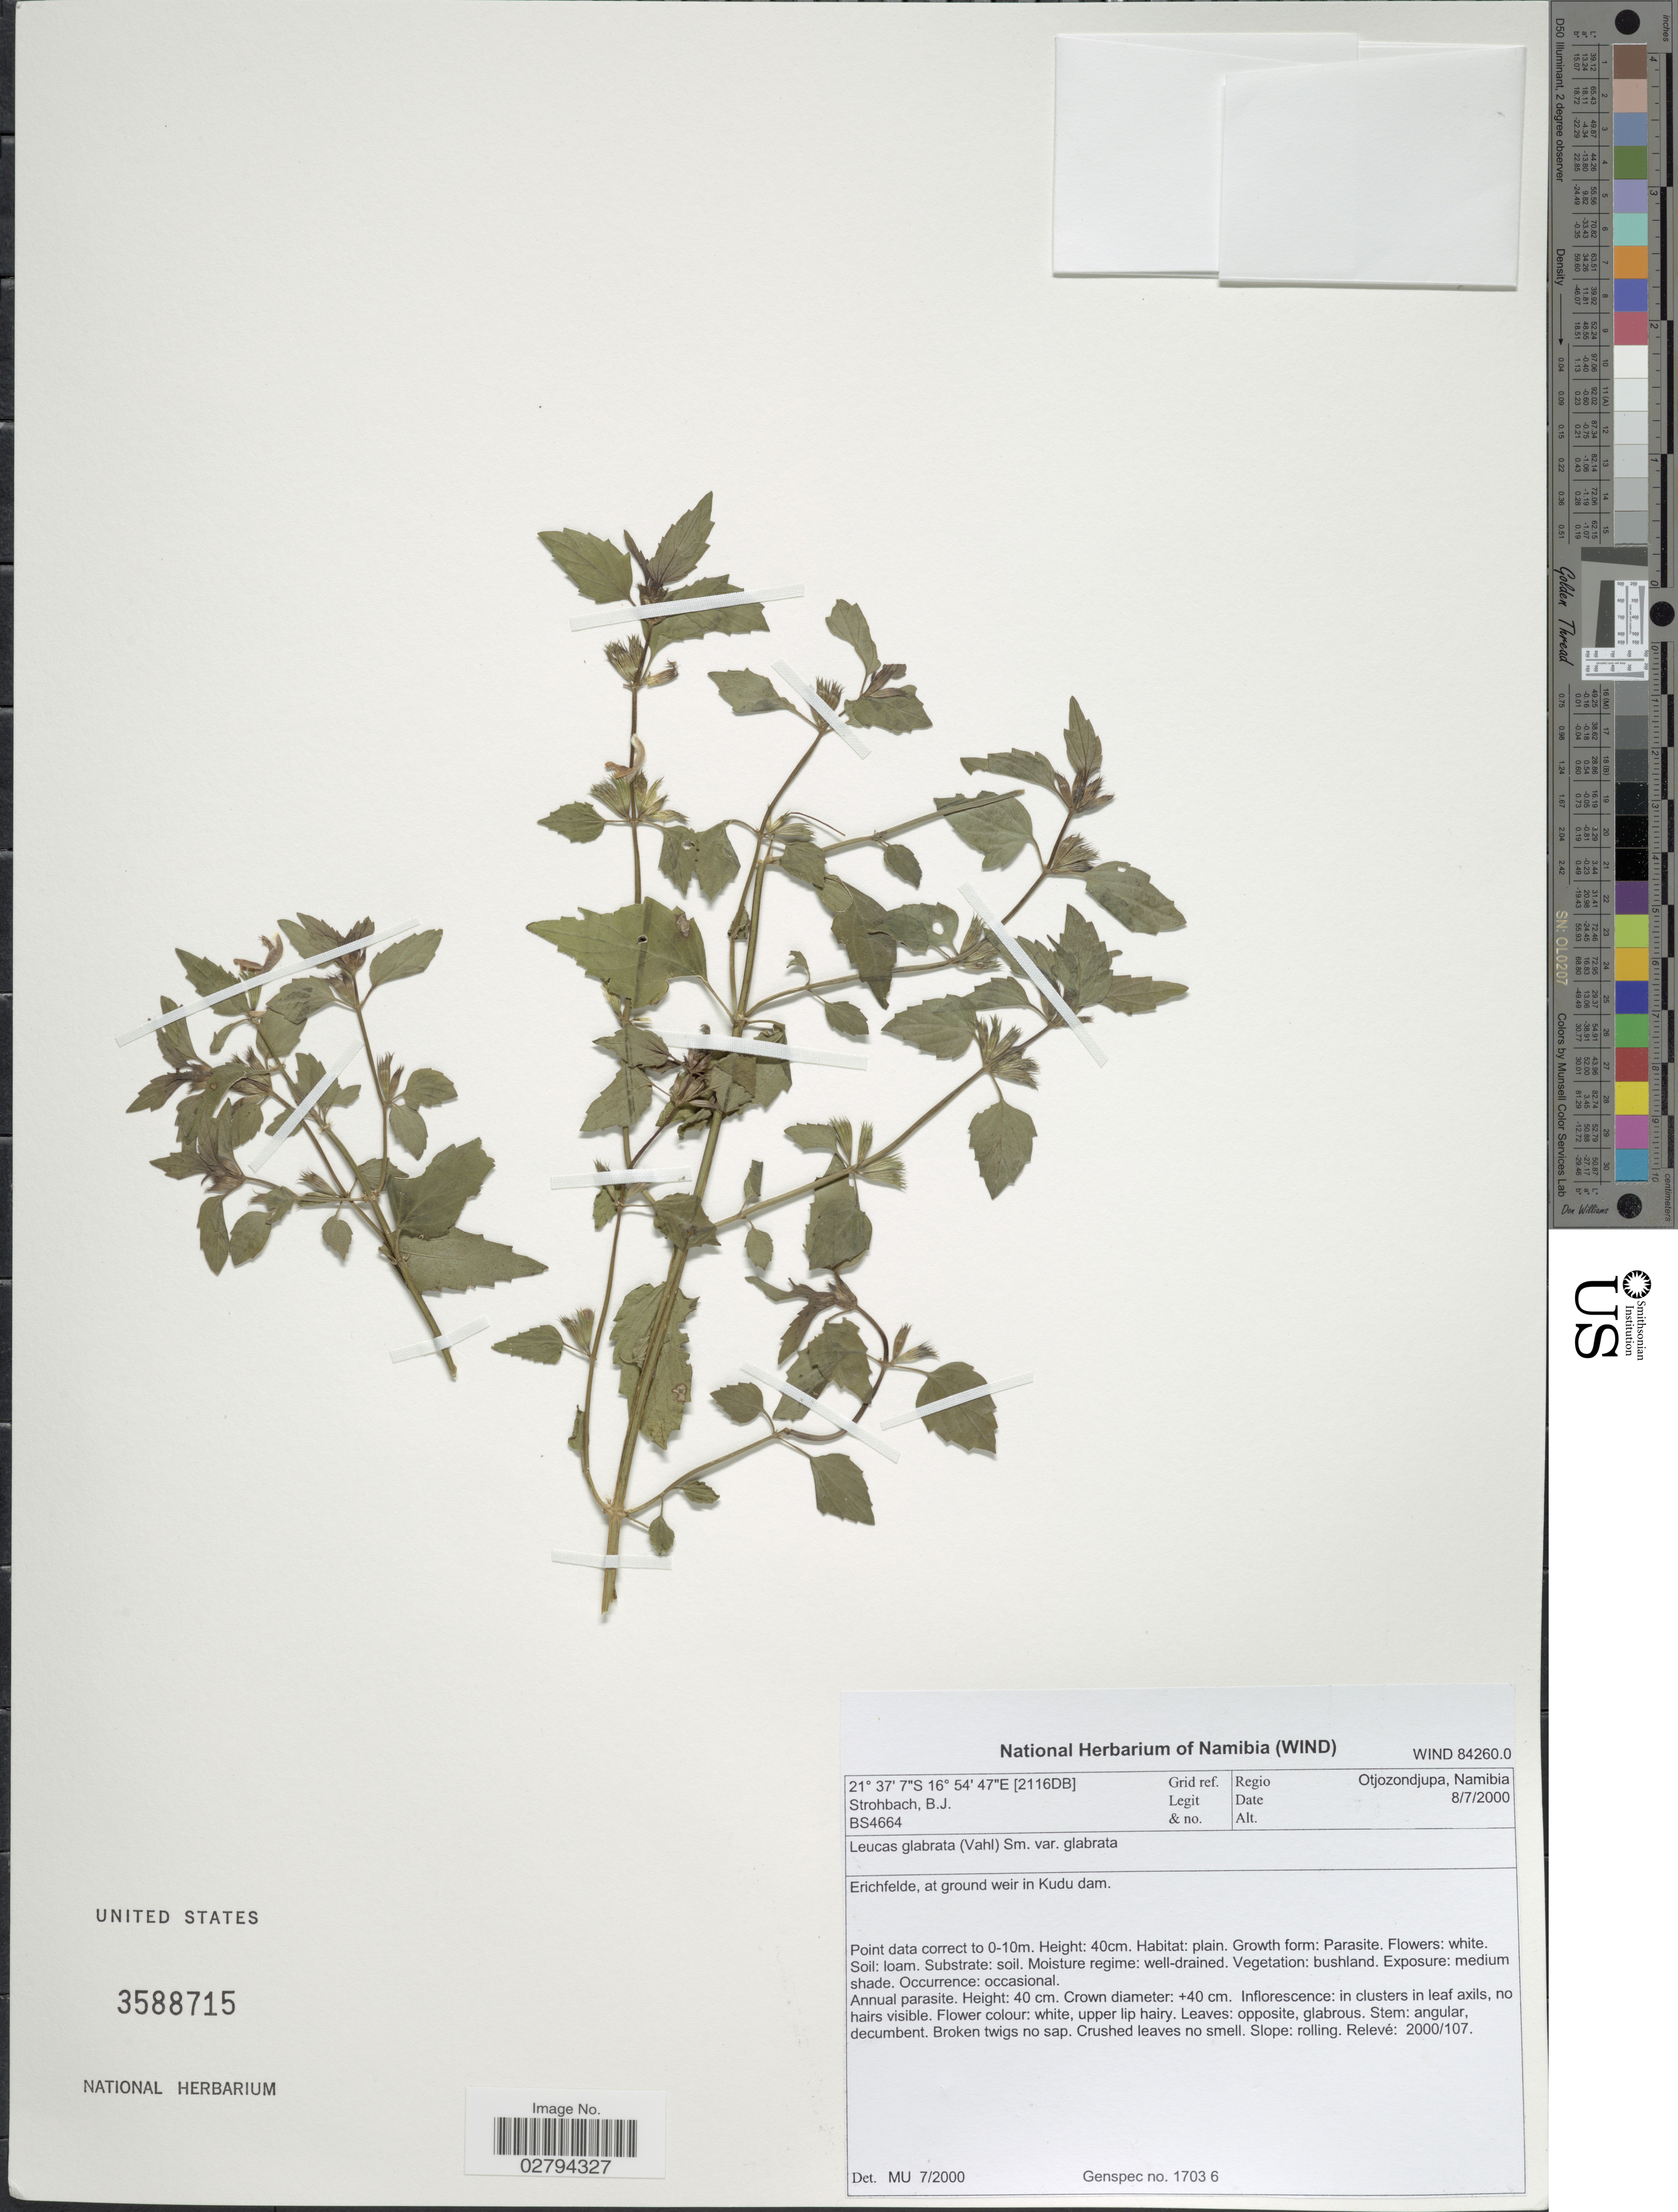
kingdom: Plantae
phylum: Tracheophyta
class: Magnoliopsida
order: Lamiales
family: Lamiaceae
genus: Leucas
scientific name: Leucas glabrata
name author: (Vahl) Sm.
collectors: B. Strohbach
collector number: BS4664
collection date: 2000-07-08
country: Namibia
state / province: Otjozondjupa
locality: Erichfelde, at ground weir in Kudu dam. Grid ref. [2116DB].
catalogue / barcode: US 3588715